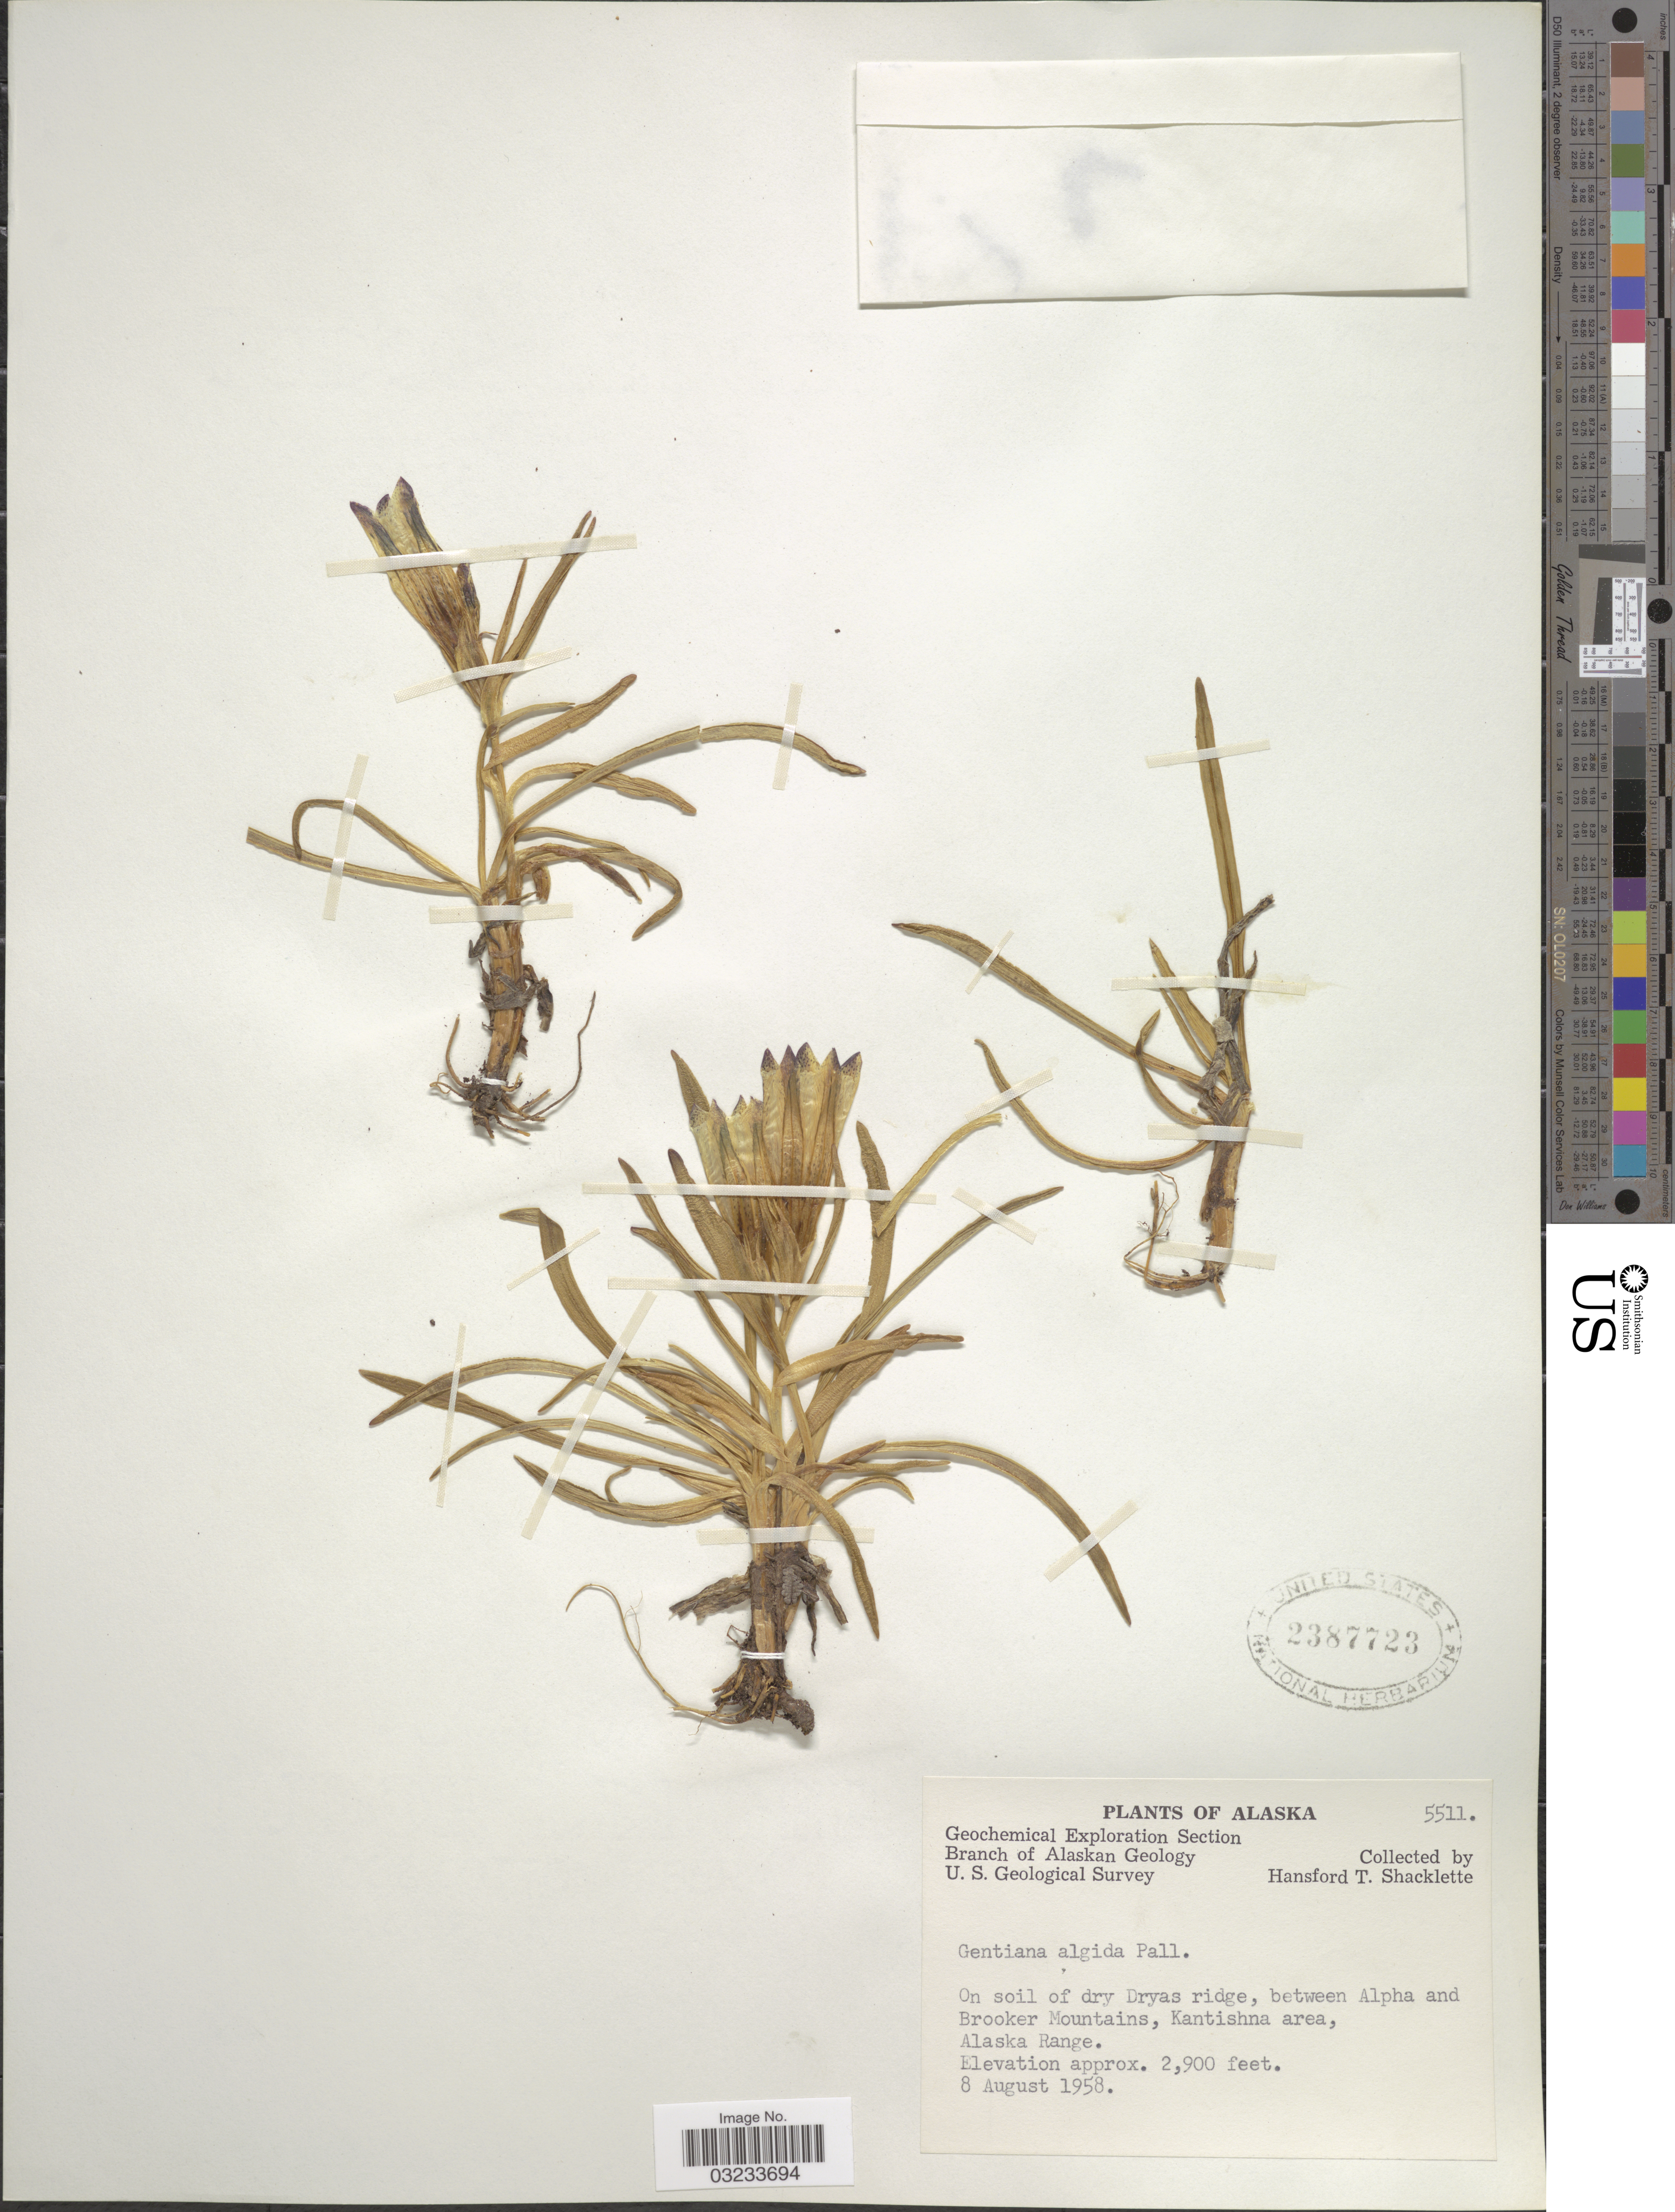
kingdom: Plantae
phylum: Tracheophyta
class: Magnoliopsida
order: Gentianales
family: Gentianaceae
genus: Gentiana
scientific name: Gentiana algida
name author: Pall.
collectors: H. Shacklette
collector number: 5511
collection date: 1958-08-08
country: United States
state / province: Alaska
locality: On soil of dry Dryas ridge, between Alpha and Brooker Mountains, Kantishna area, Alaska Range.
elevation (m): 884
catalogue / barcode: US 2387723